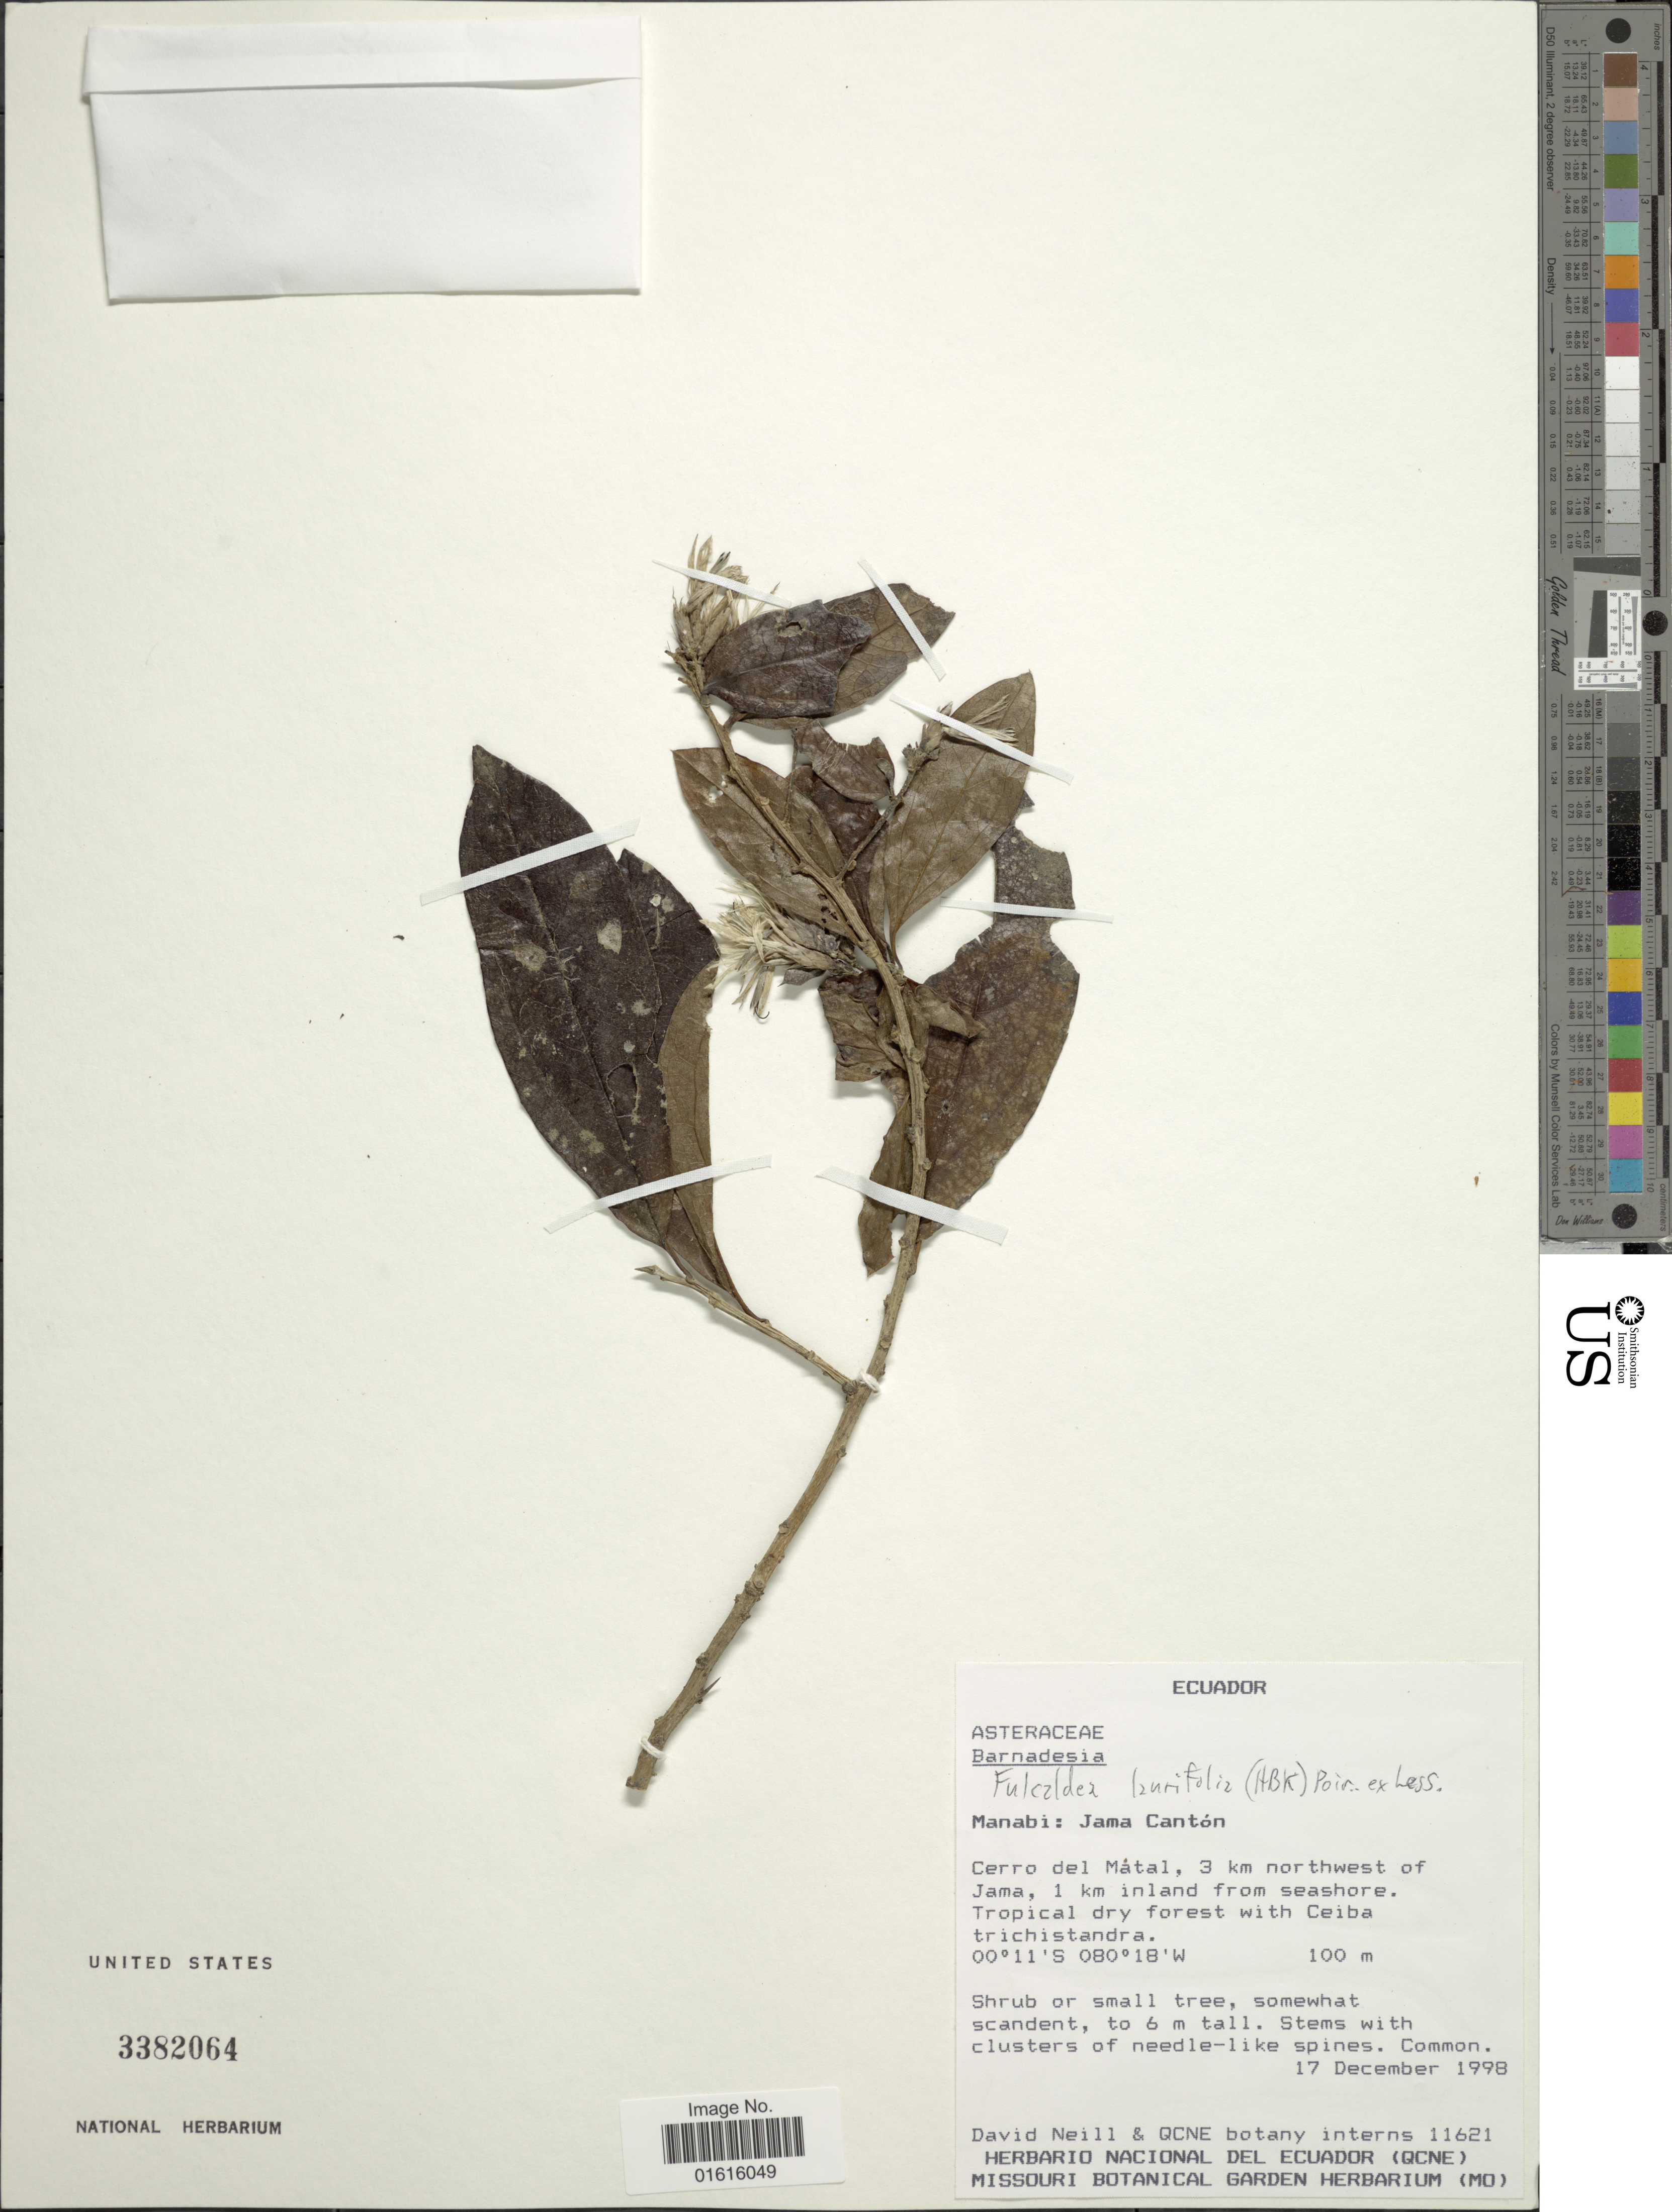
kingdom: Plantae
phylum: Tracheophyta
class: Magnoliopsida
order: Asterales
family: Asteraceae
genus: Fulcaldea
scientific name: Fulcaldea laurifolia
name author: (Bonpl.) Poir.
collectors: D. A. Neill & QCNE botany interns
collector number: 11621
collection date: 1998-12-17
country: Ecuador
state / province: Manabí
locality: Jama Canton, Cerro del Matal, 3 km northwest of Jama, 1 km inland from seashore. Tropical dry forest with Ceiba trichistandra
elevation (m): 100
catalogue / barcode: US 3382064